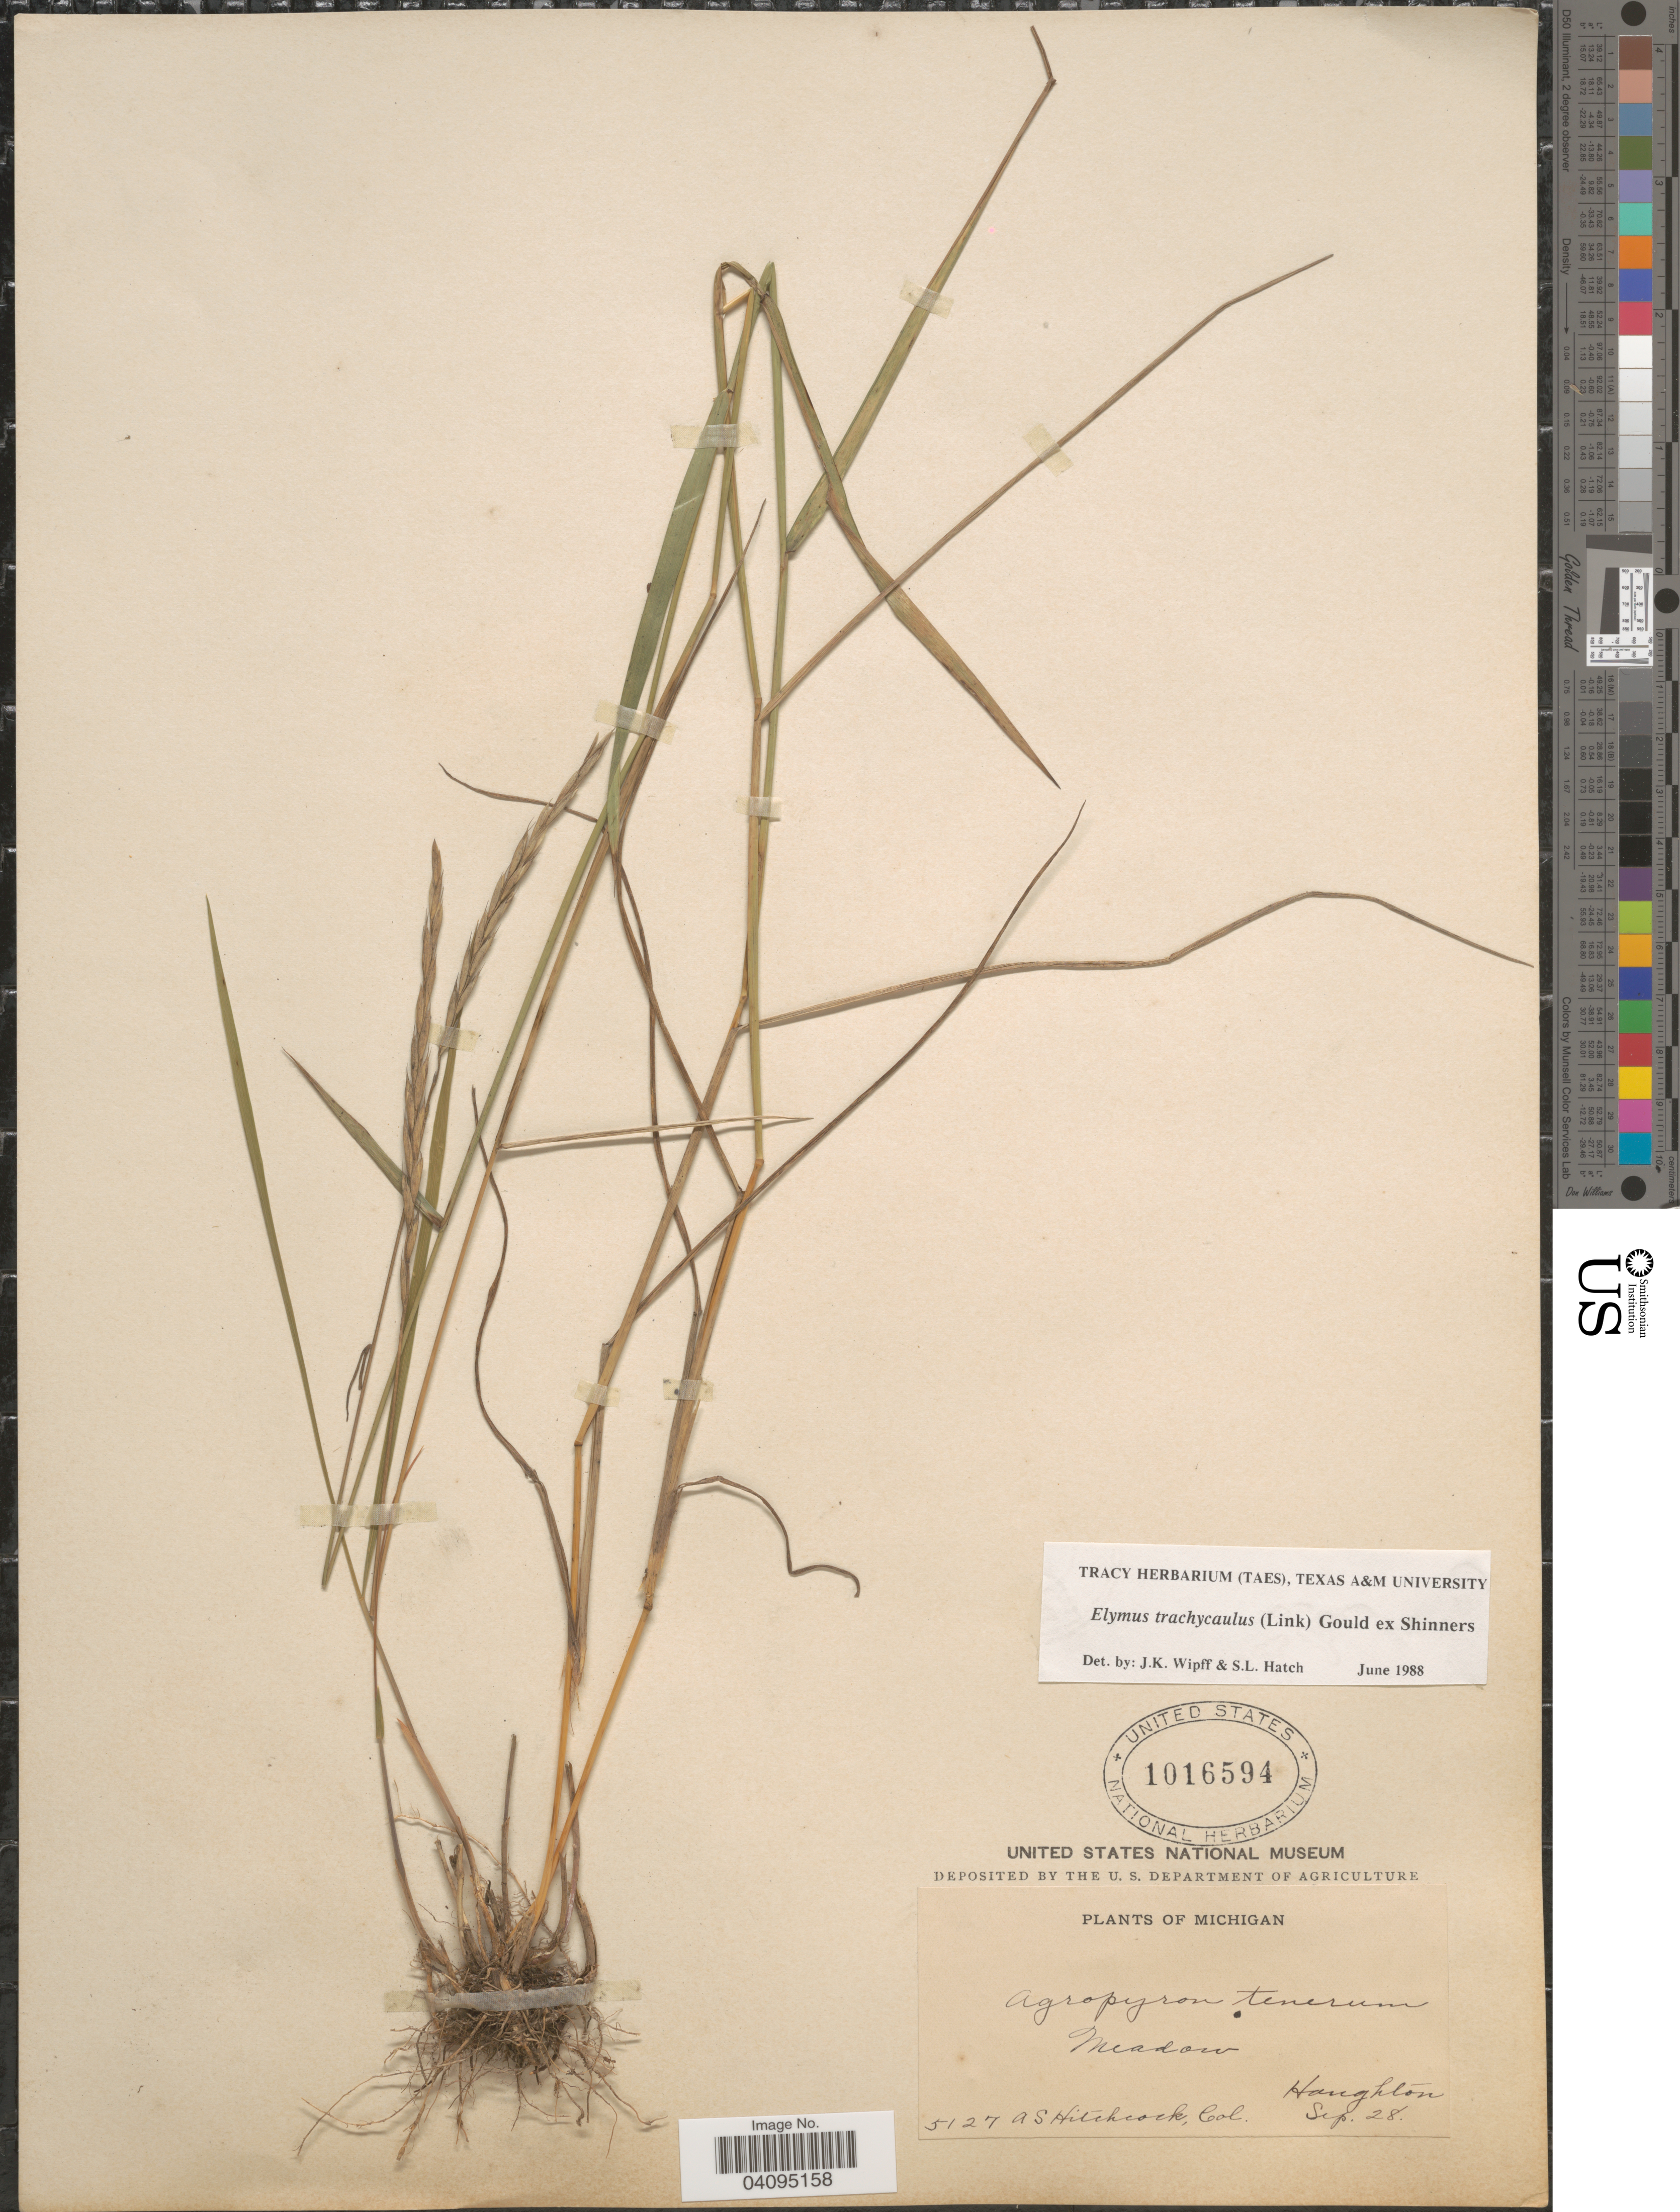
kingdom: Plantae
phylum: Tracheophyta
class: Liliopsida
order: Poales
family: Poaceae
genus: Elymus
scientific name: Elymus trachycaulus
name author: (Link) Gould ex Shinners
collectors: A. S. Hitchcock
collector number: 5127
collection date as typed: Transcribed d/m/y: /9/28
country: United States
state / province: Michigan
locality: Meadow. Houghton.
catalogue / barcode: US 1016594